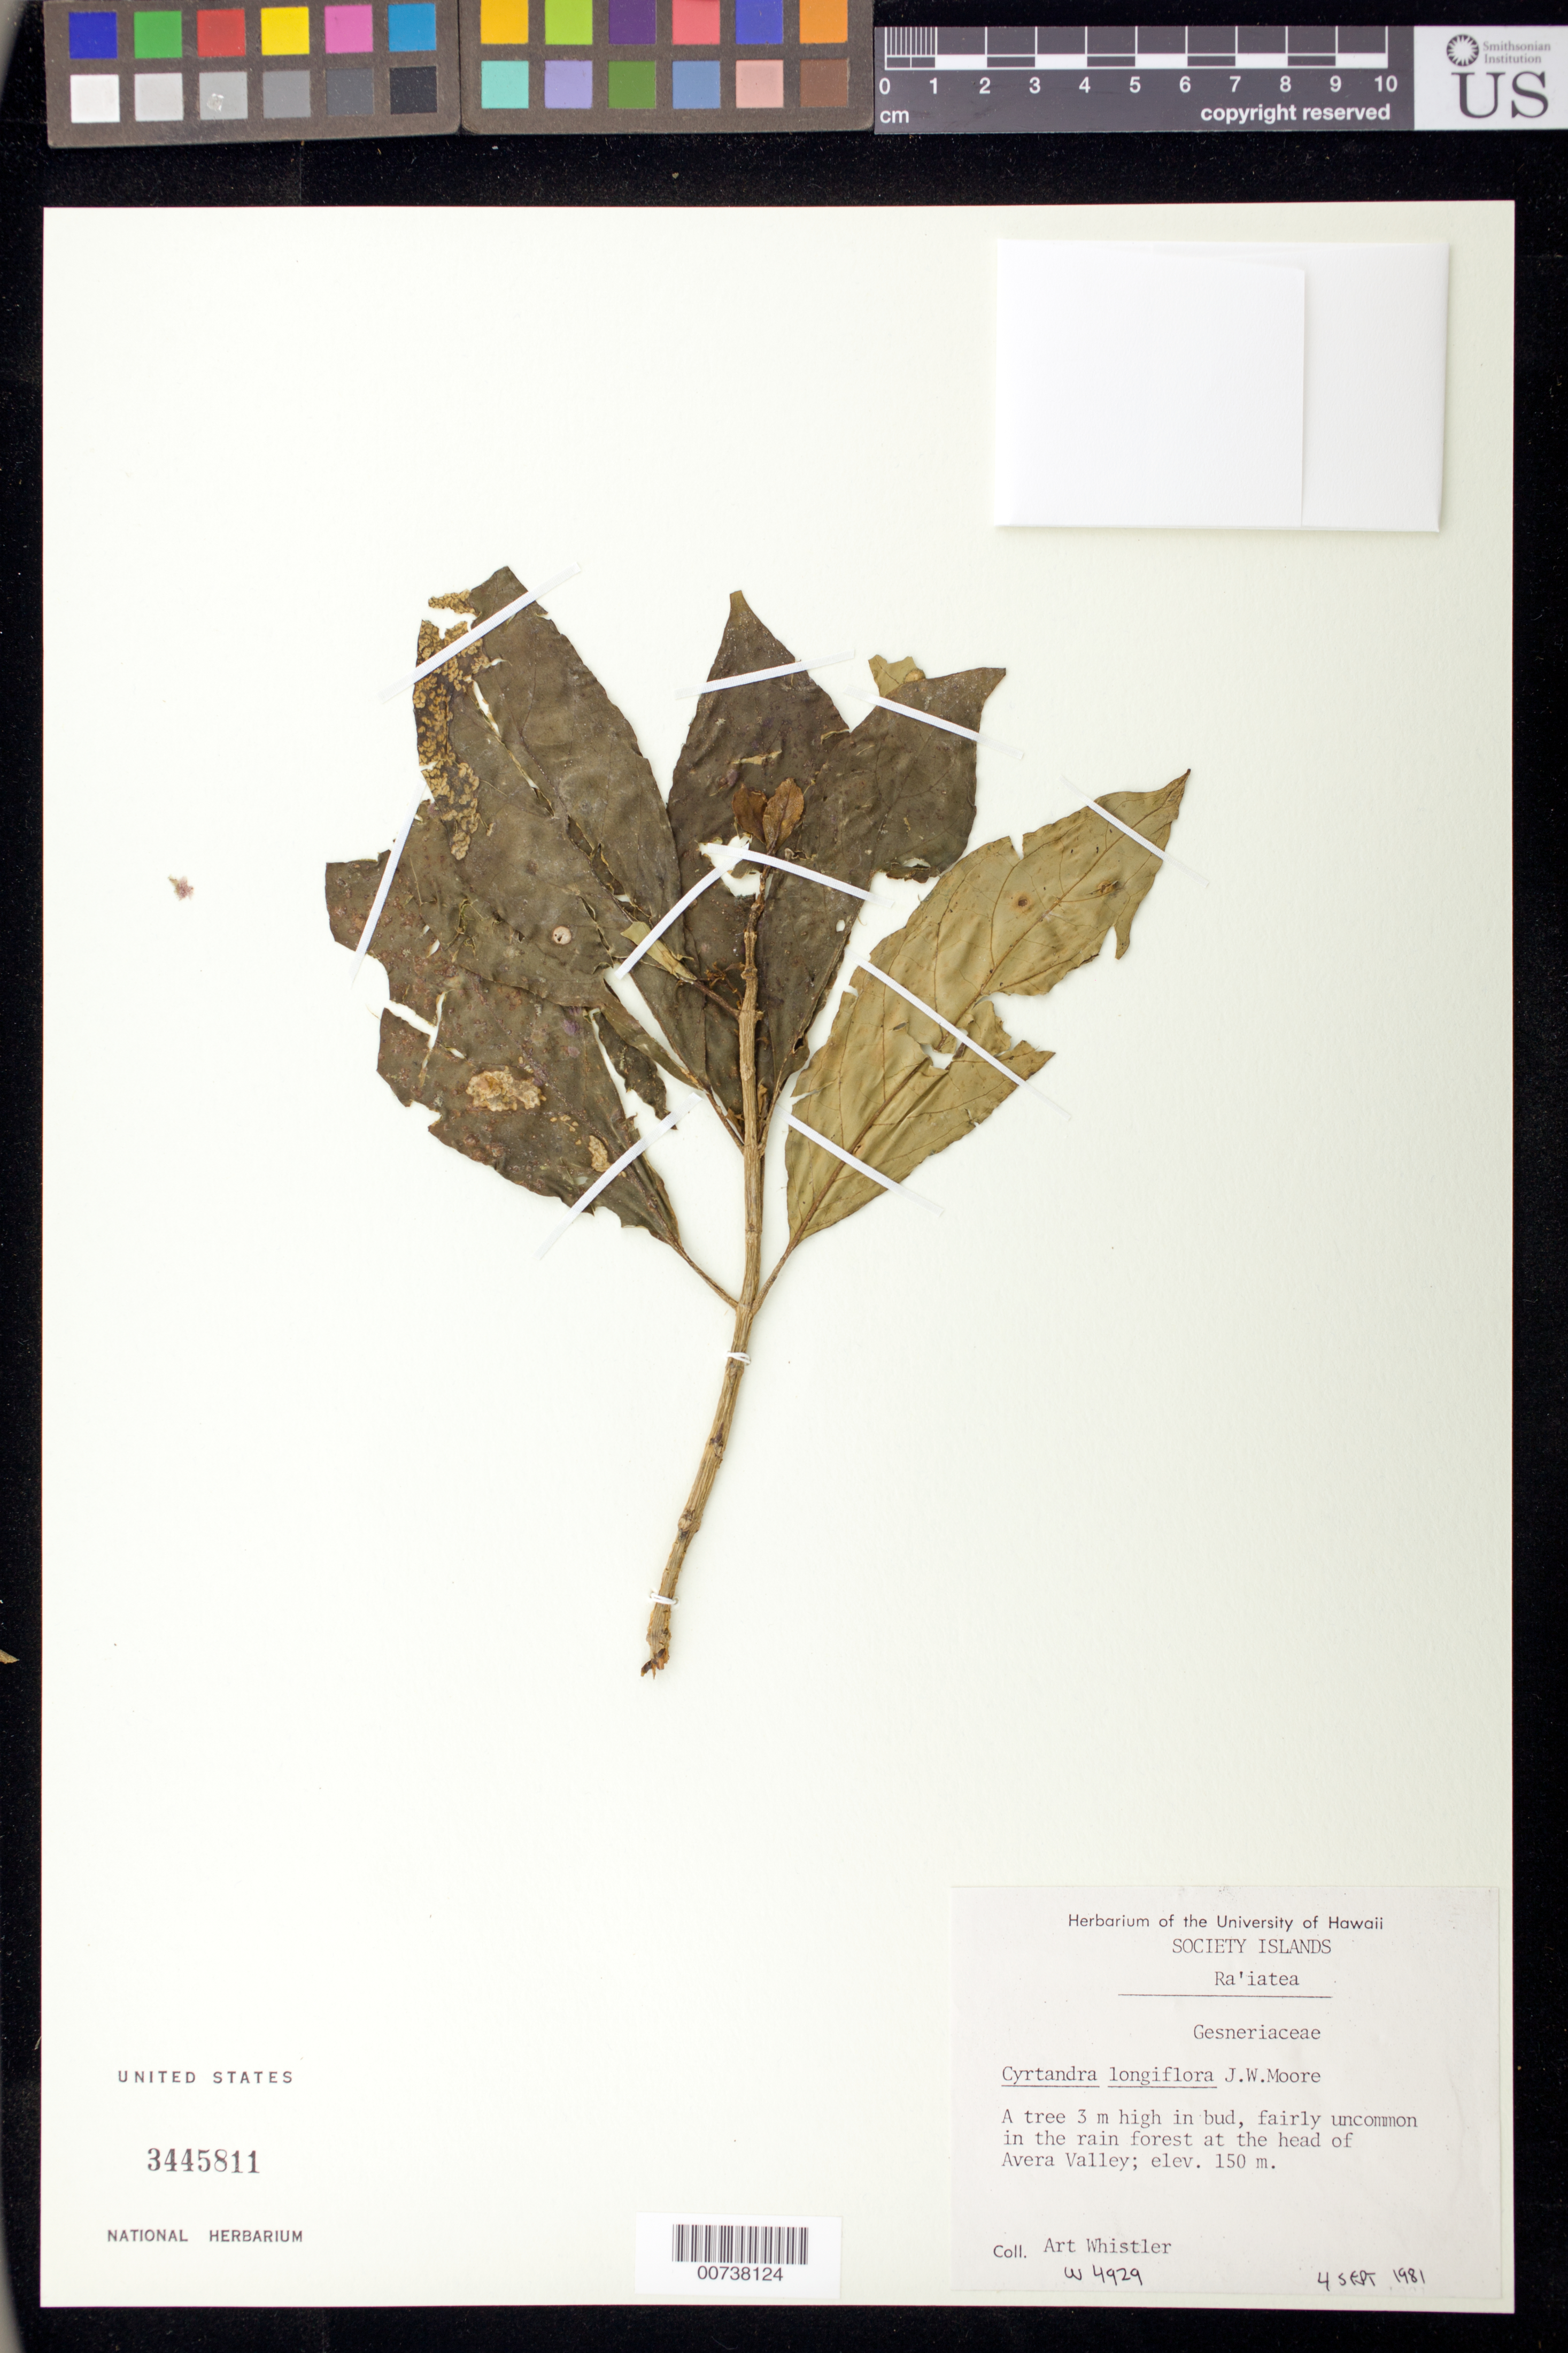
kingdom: Plantae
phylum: Tracheophyta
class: Magnoliopsida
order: Lamiales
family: Gesneriaceae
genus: Cyrtandra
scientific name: Cyrtandra longiflora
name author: J.W. Moore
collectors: A. Whistler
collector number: W 4929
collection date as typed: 04 Sep 1981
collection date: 1981-09-04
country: French Polynesia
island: Raiatea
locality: Head of Avera Valley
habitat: Rain forest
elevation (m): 150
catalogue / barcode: US 3445811